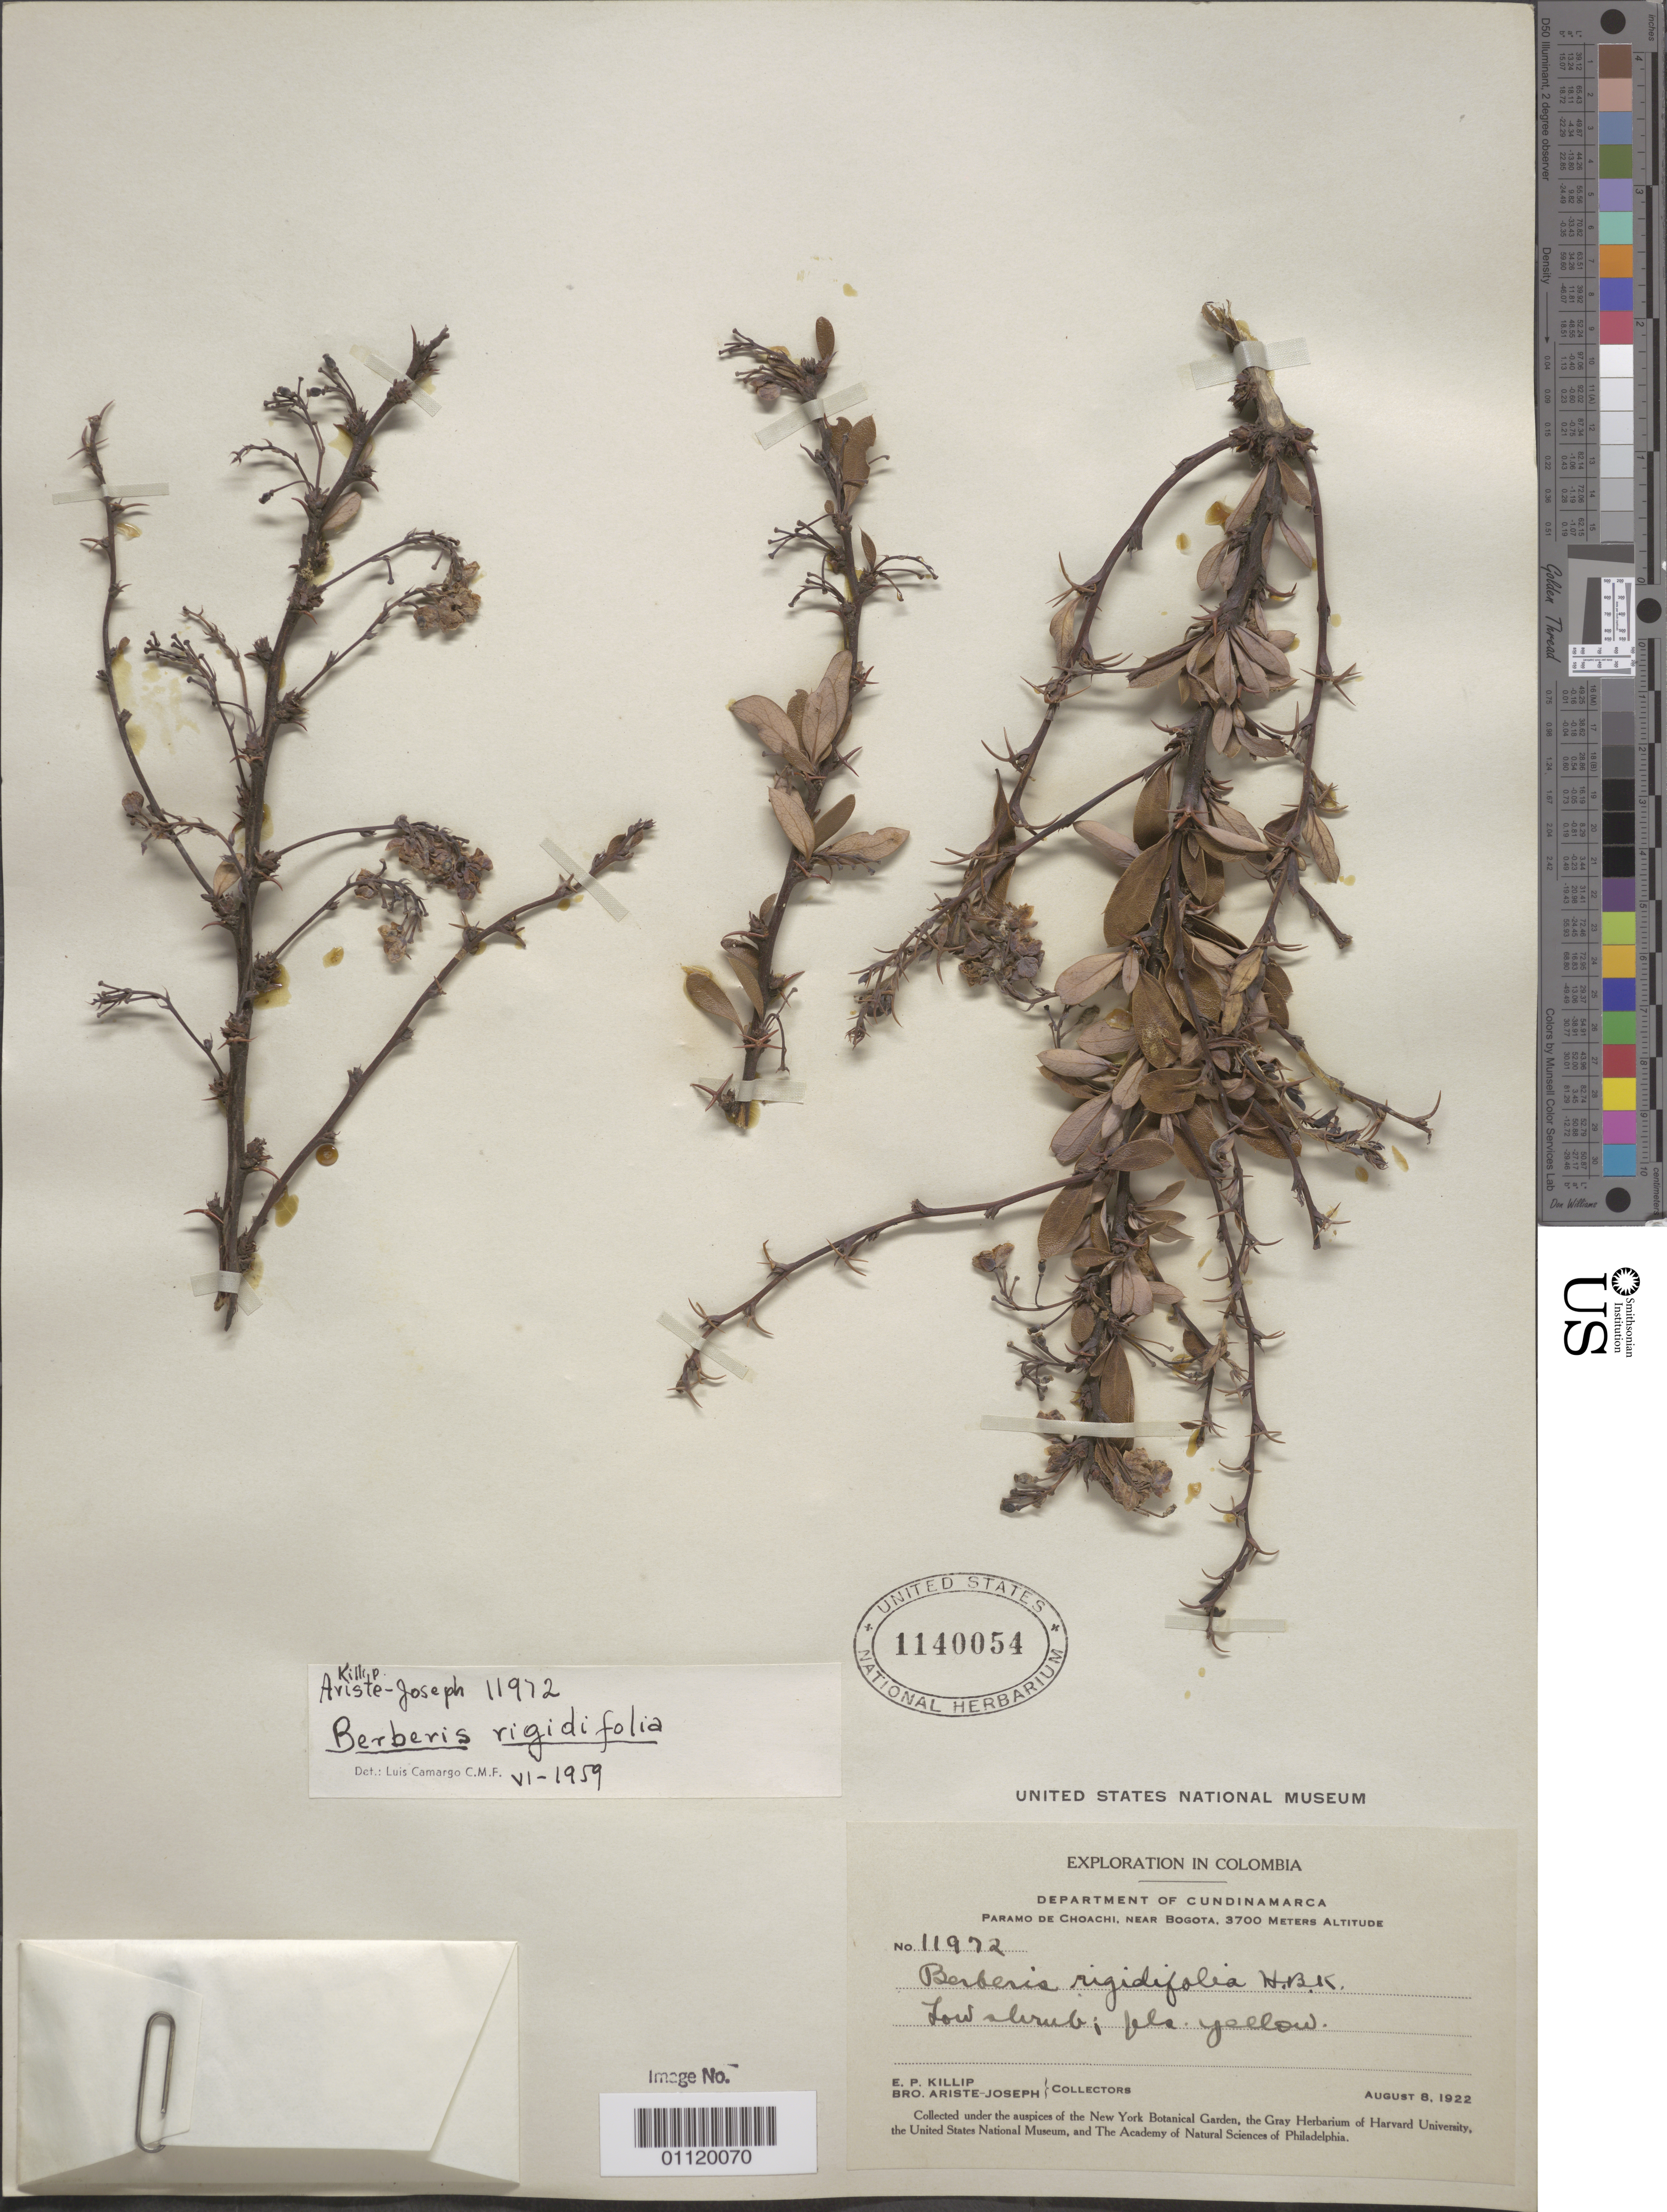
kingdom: Plantae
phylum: Tracheophyta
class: Magnoliopsida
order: Ranunculales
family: Berberidaceae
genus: Berberis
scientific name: Berberis rigidifolia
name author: Kunth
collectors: E. P. Killip & Bro. Ariste-Joseph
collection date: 1922-08-08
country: Colombia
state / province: Cundinamarca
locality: Páramo de Choachi, near Bogota.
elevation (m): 3700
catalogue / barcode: US 1140054